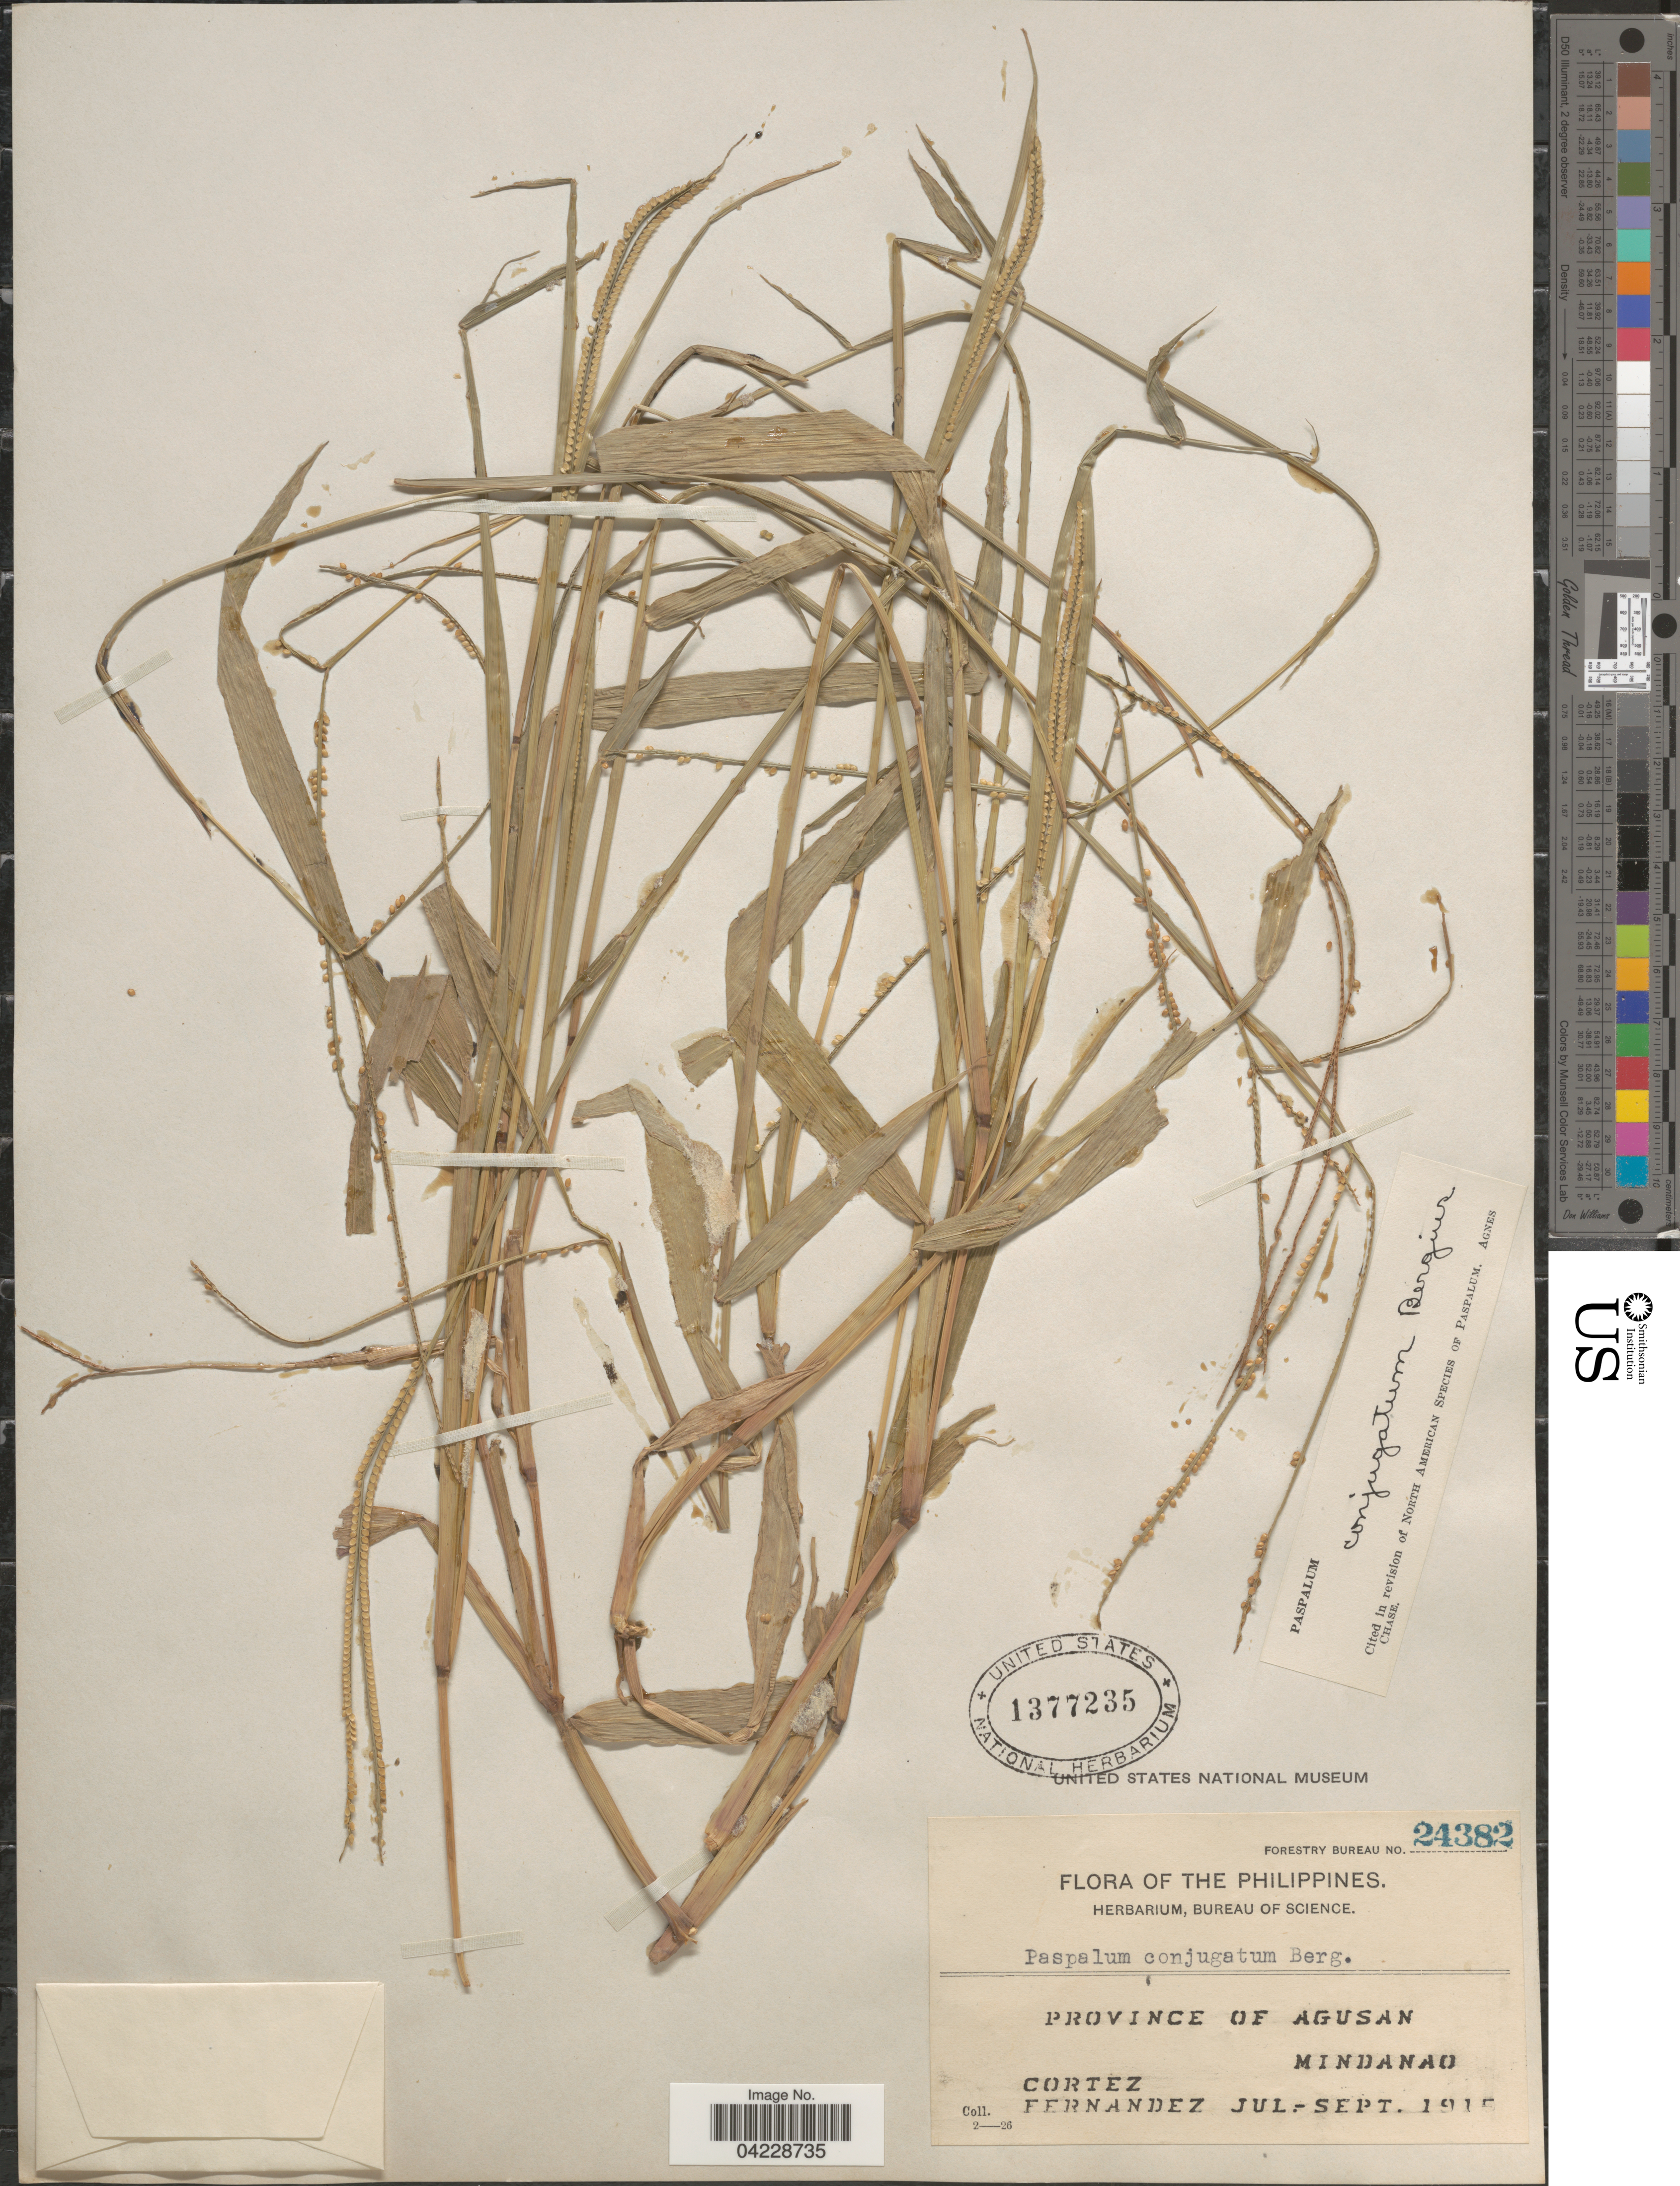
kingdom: Plantae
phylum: Tracheophyta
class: Liliopsida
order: Poales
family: Poaceae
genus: Paspalum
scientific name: Paspalum conjugatum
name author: P.J. Bergius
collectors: -. Cortez & -- Fernandez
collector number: Forestry Bureau 24382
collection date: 1915-07/1915-09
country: Philippines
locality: Province of Agusan, Mindanao.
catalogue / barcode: US 1377235